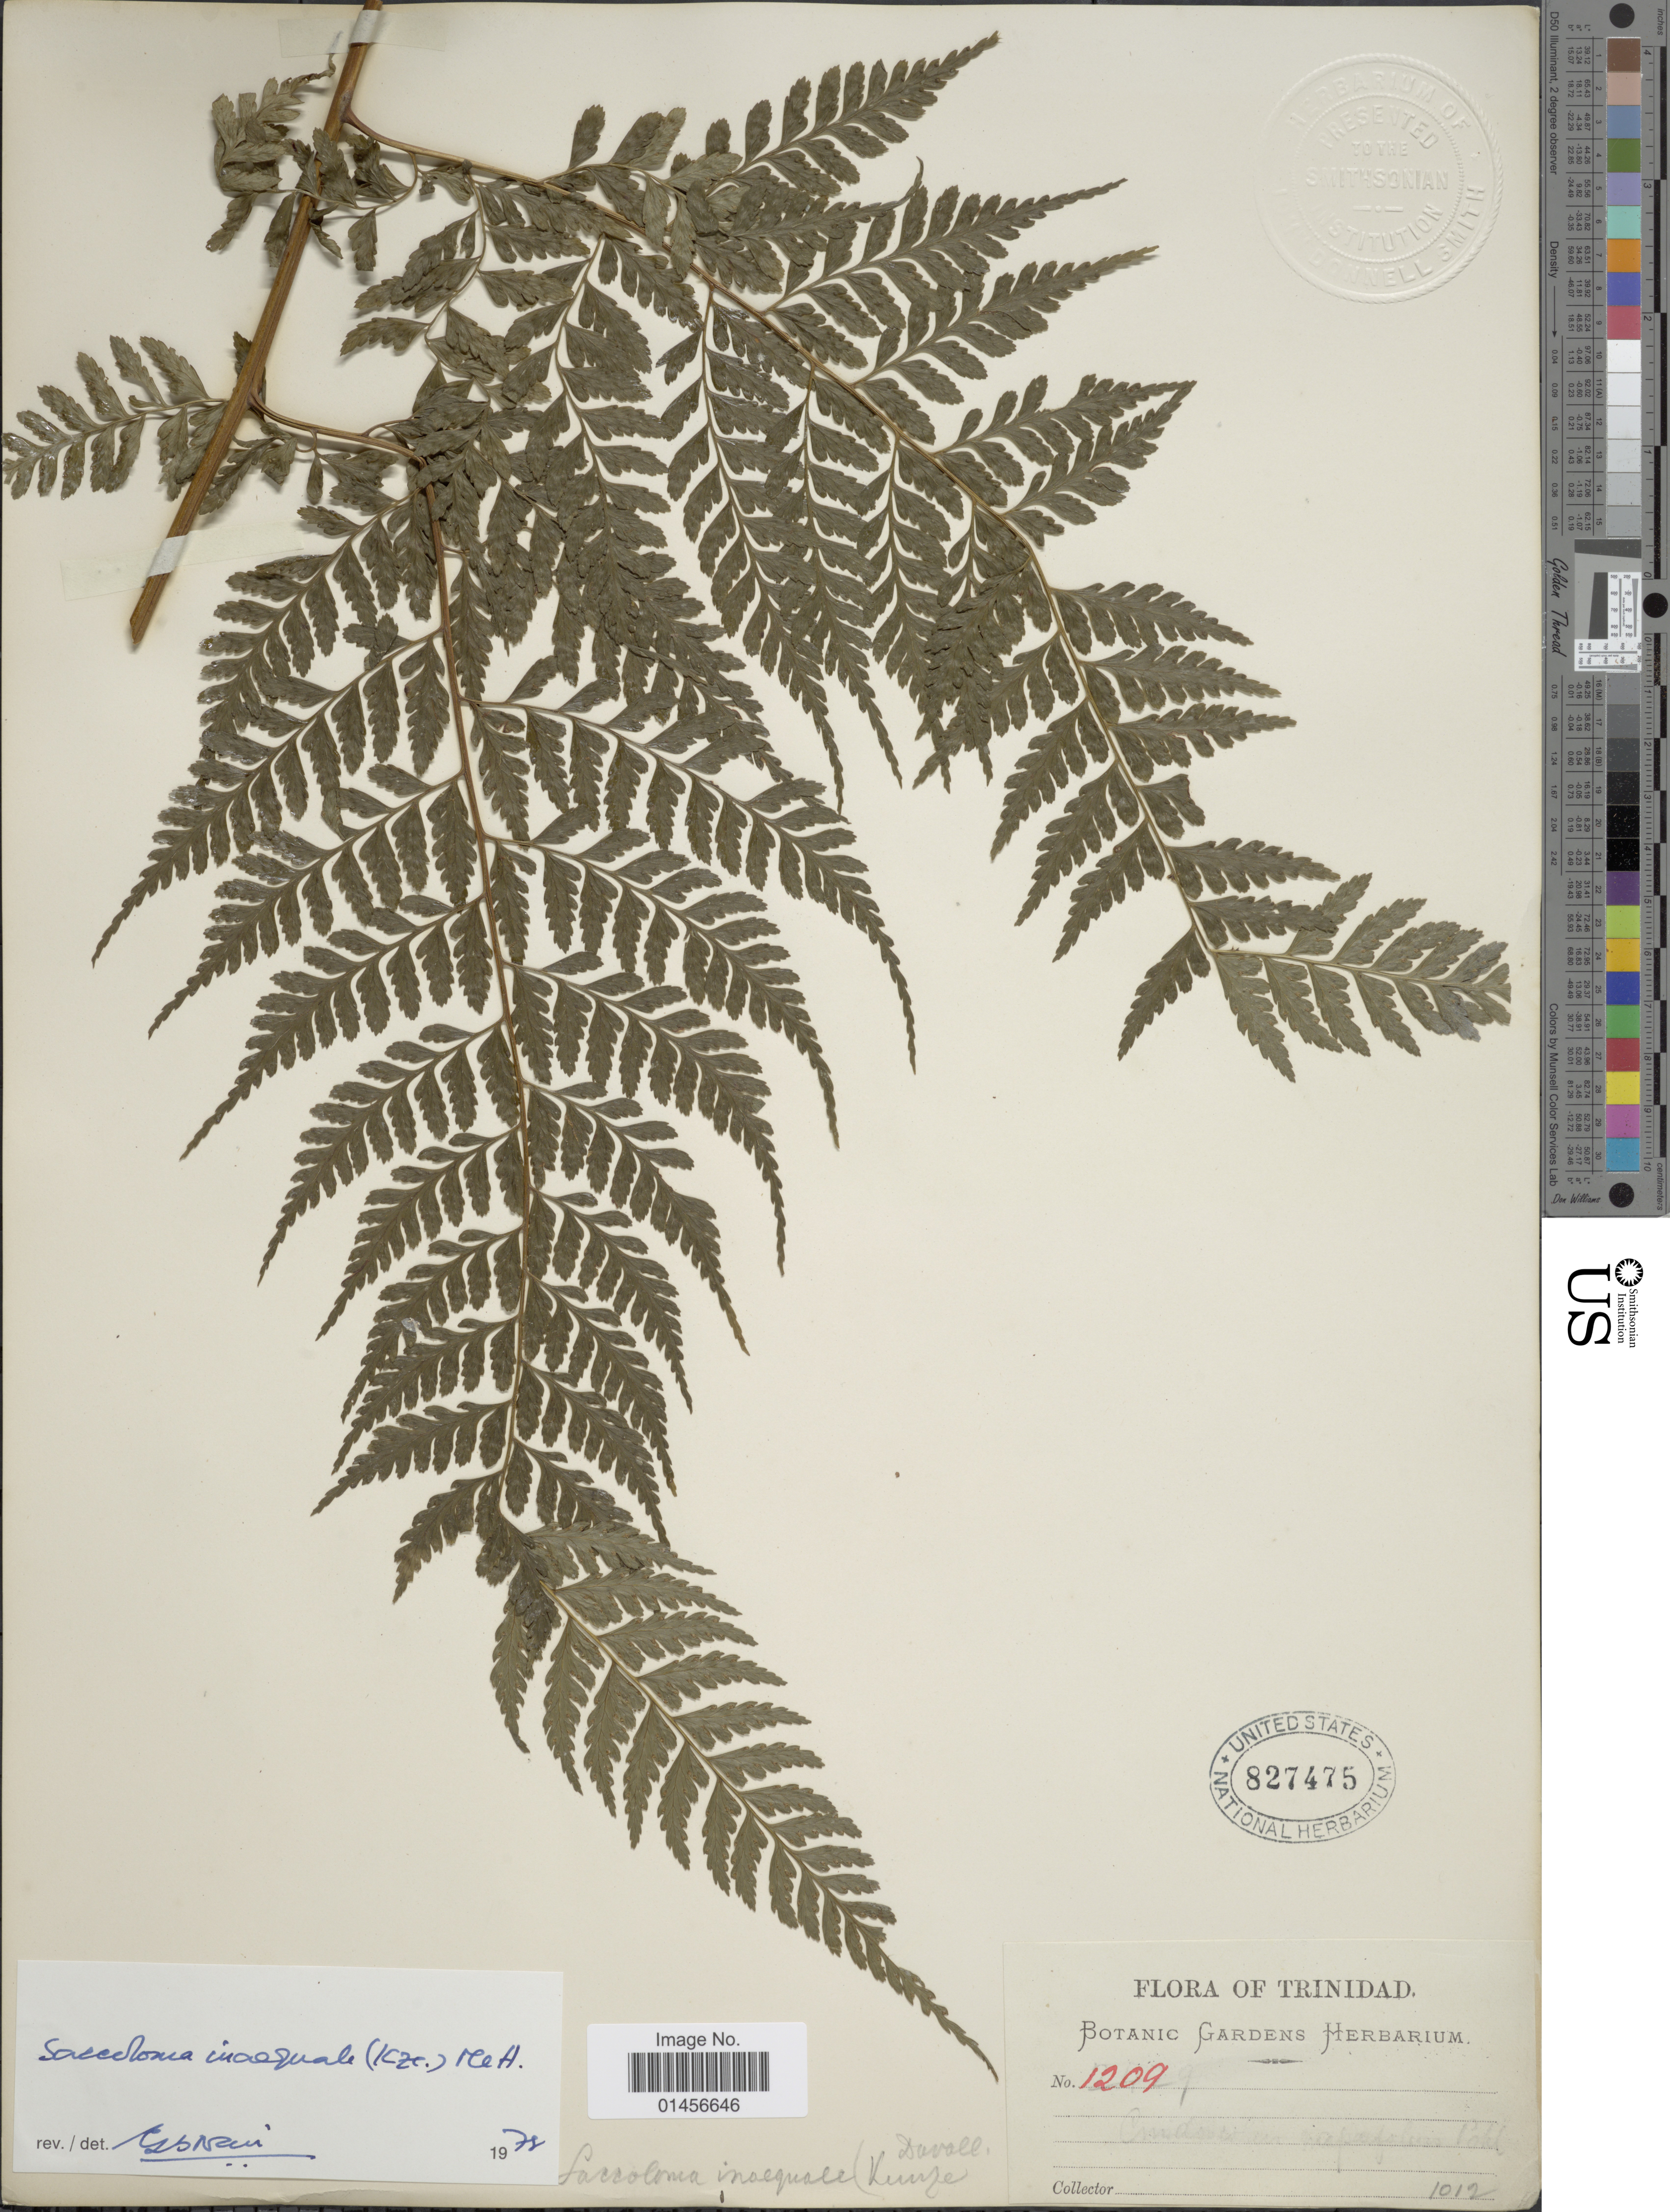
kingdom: Plantae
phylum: Tracheophyta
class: Polypodiopsida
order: Polypodiales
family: Saccolomataceae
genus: Saccoloma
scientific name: Saccoloma inaequale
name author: (Kunze) Mett.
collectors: ex herb. Bot. Gard. Trinidad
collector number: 1209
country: Trinidad and Tobago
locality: Trinidad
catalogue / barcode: US 827475